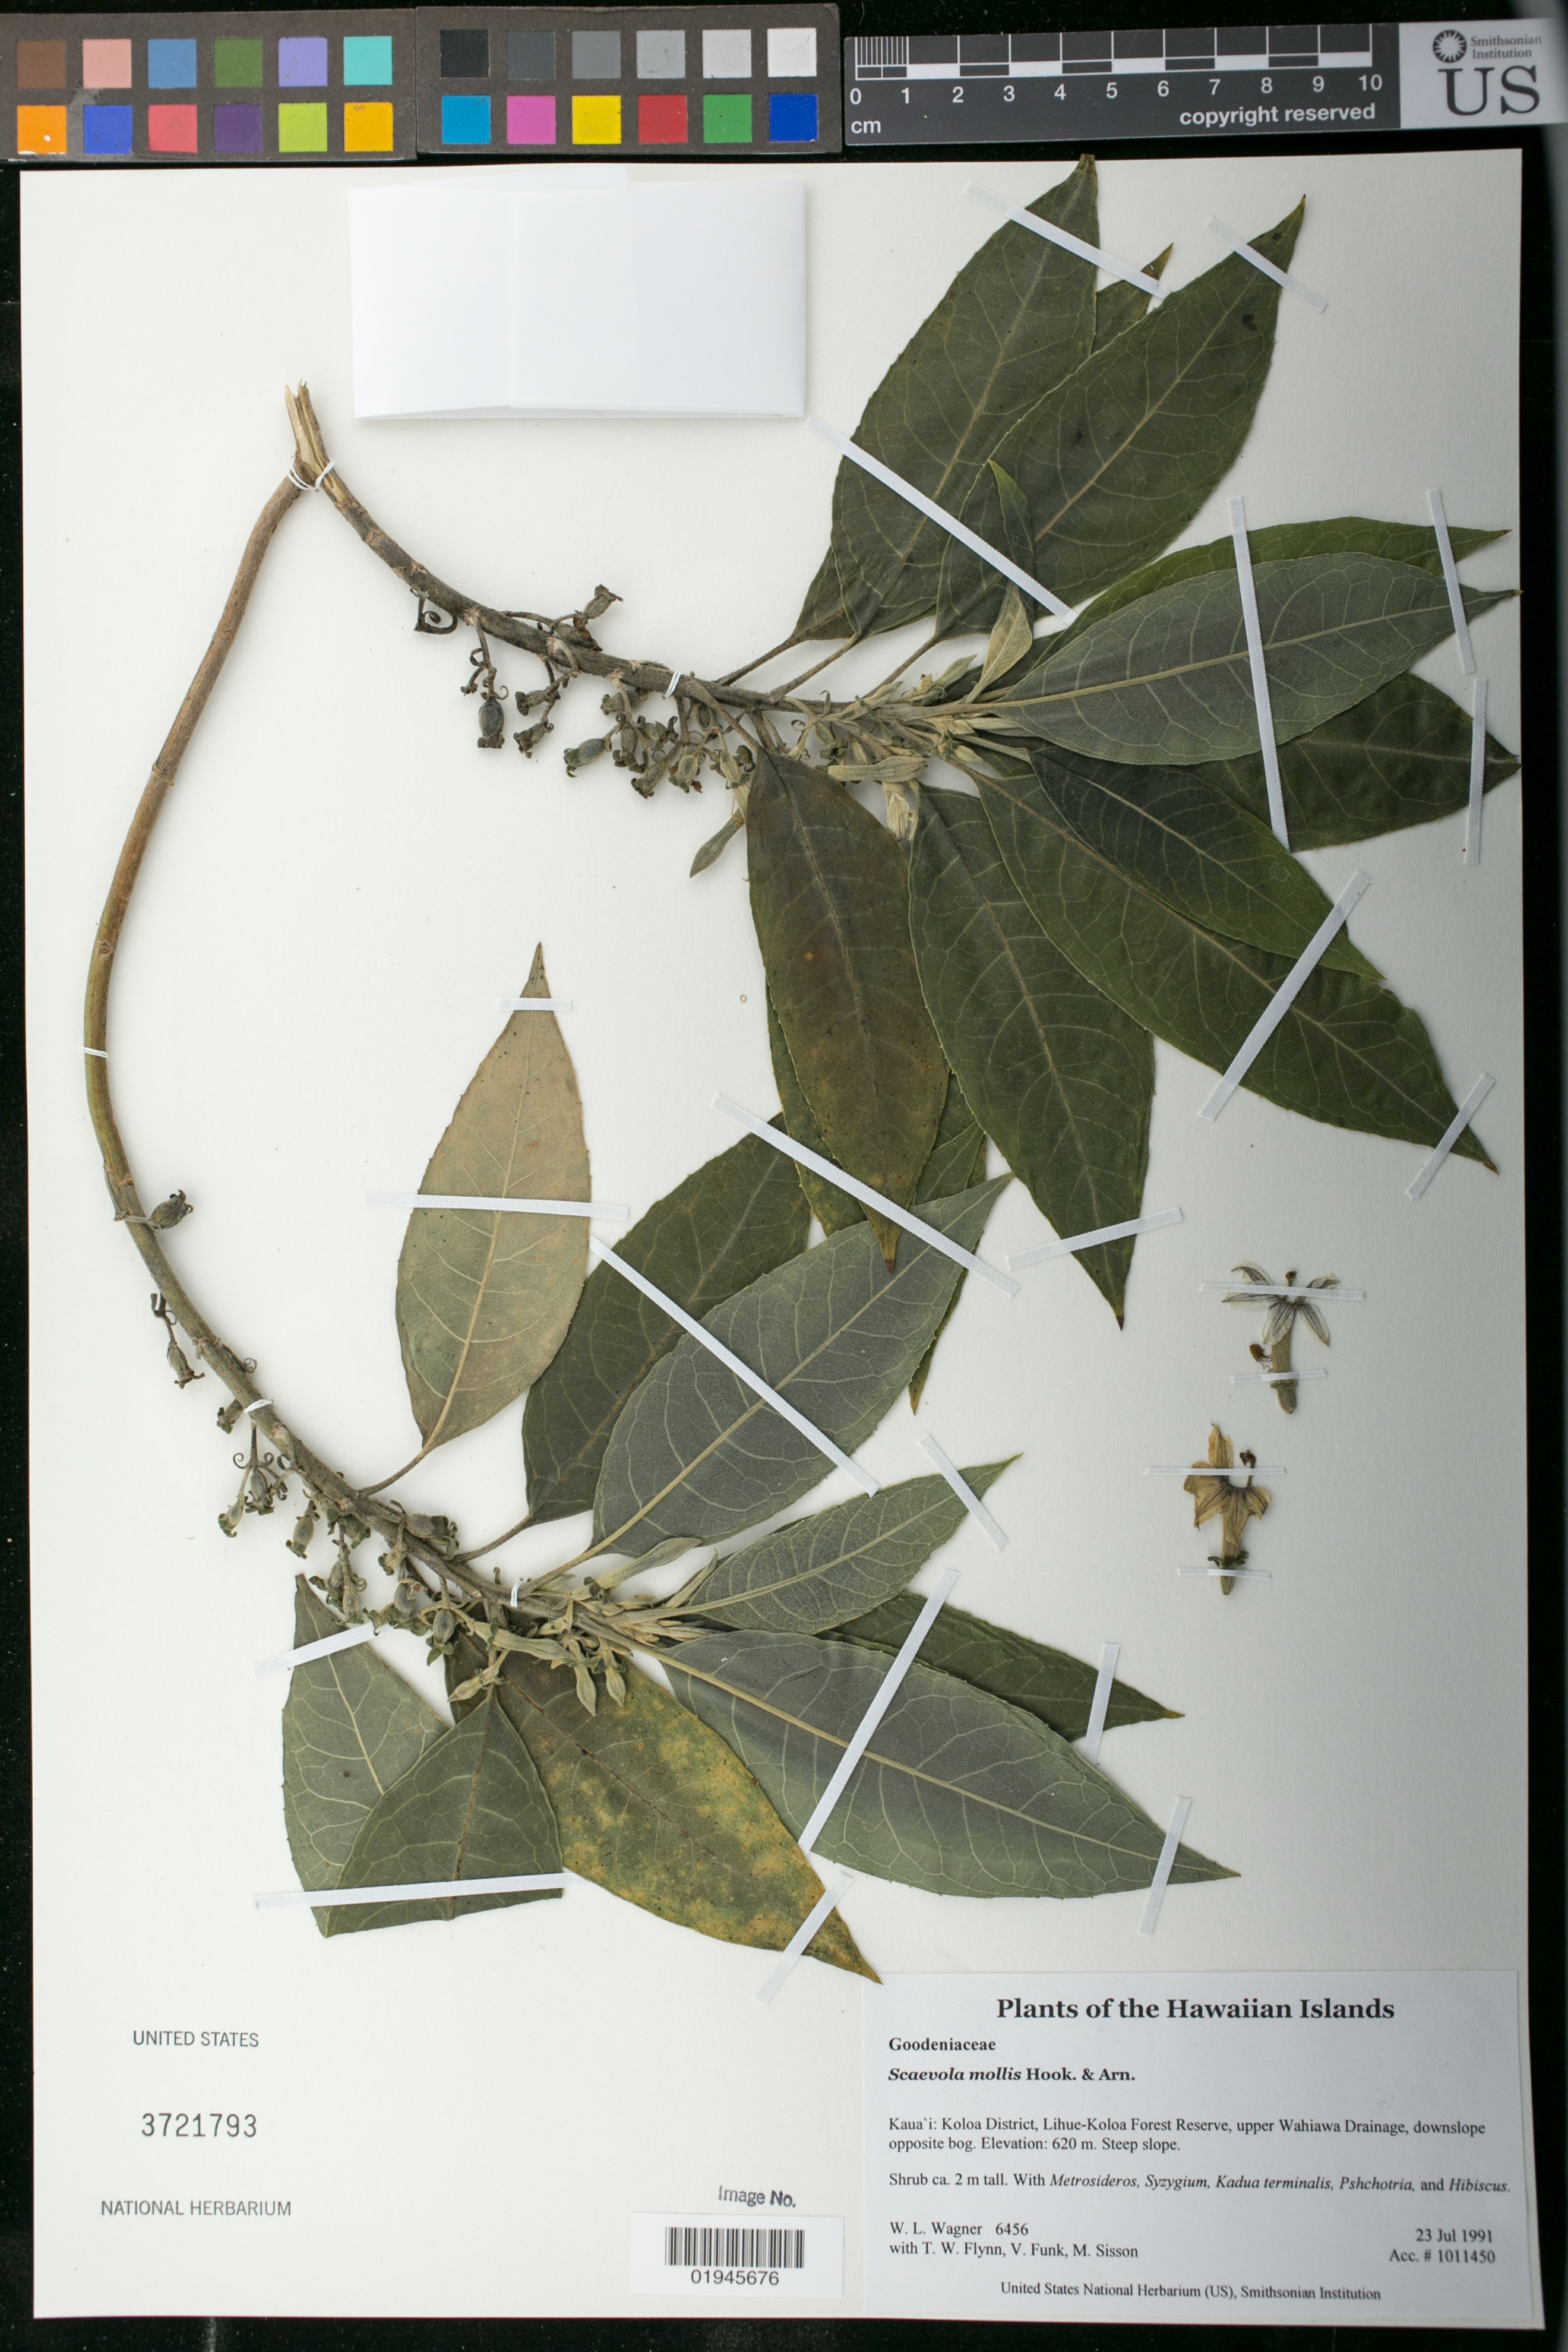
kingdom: Plantae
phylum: Tracheophyta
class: Magnoliopsida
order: Asterales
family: Goodeniaceae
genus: Scaevola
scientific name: Scaevola mollis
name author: Hook. & Arn.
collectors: W. L. Wagner, T. W. Flynn, V. Funk & M. Sisson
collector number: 6456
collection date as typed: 23 Jul 1991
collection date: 1991-07-23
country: United States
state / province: Hawaii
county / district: Kauai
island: Kaua'i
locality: Koloa District, Lihue-Koloa Forest Reserve, upper Wahiawa Drainage, downslope opposite bog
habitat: Steep slope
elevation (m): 620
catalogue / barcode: US 3721793